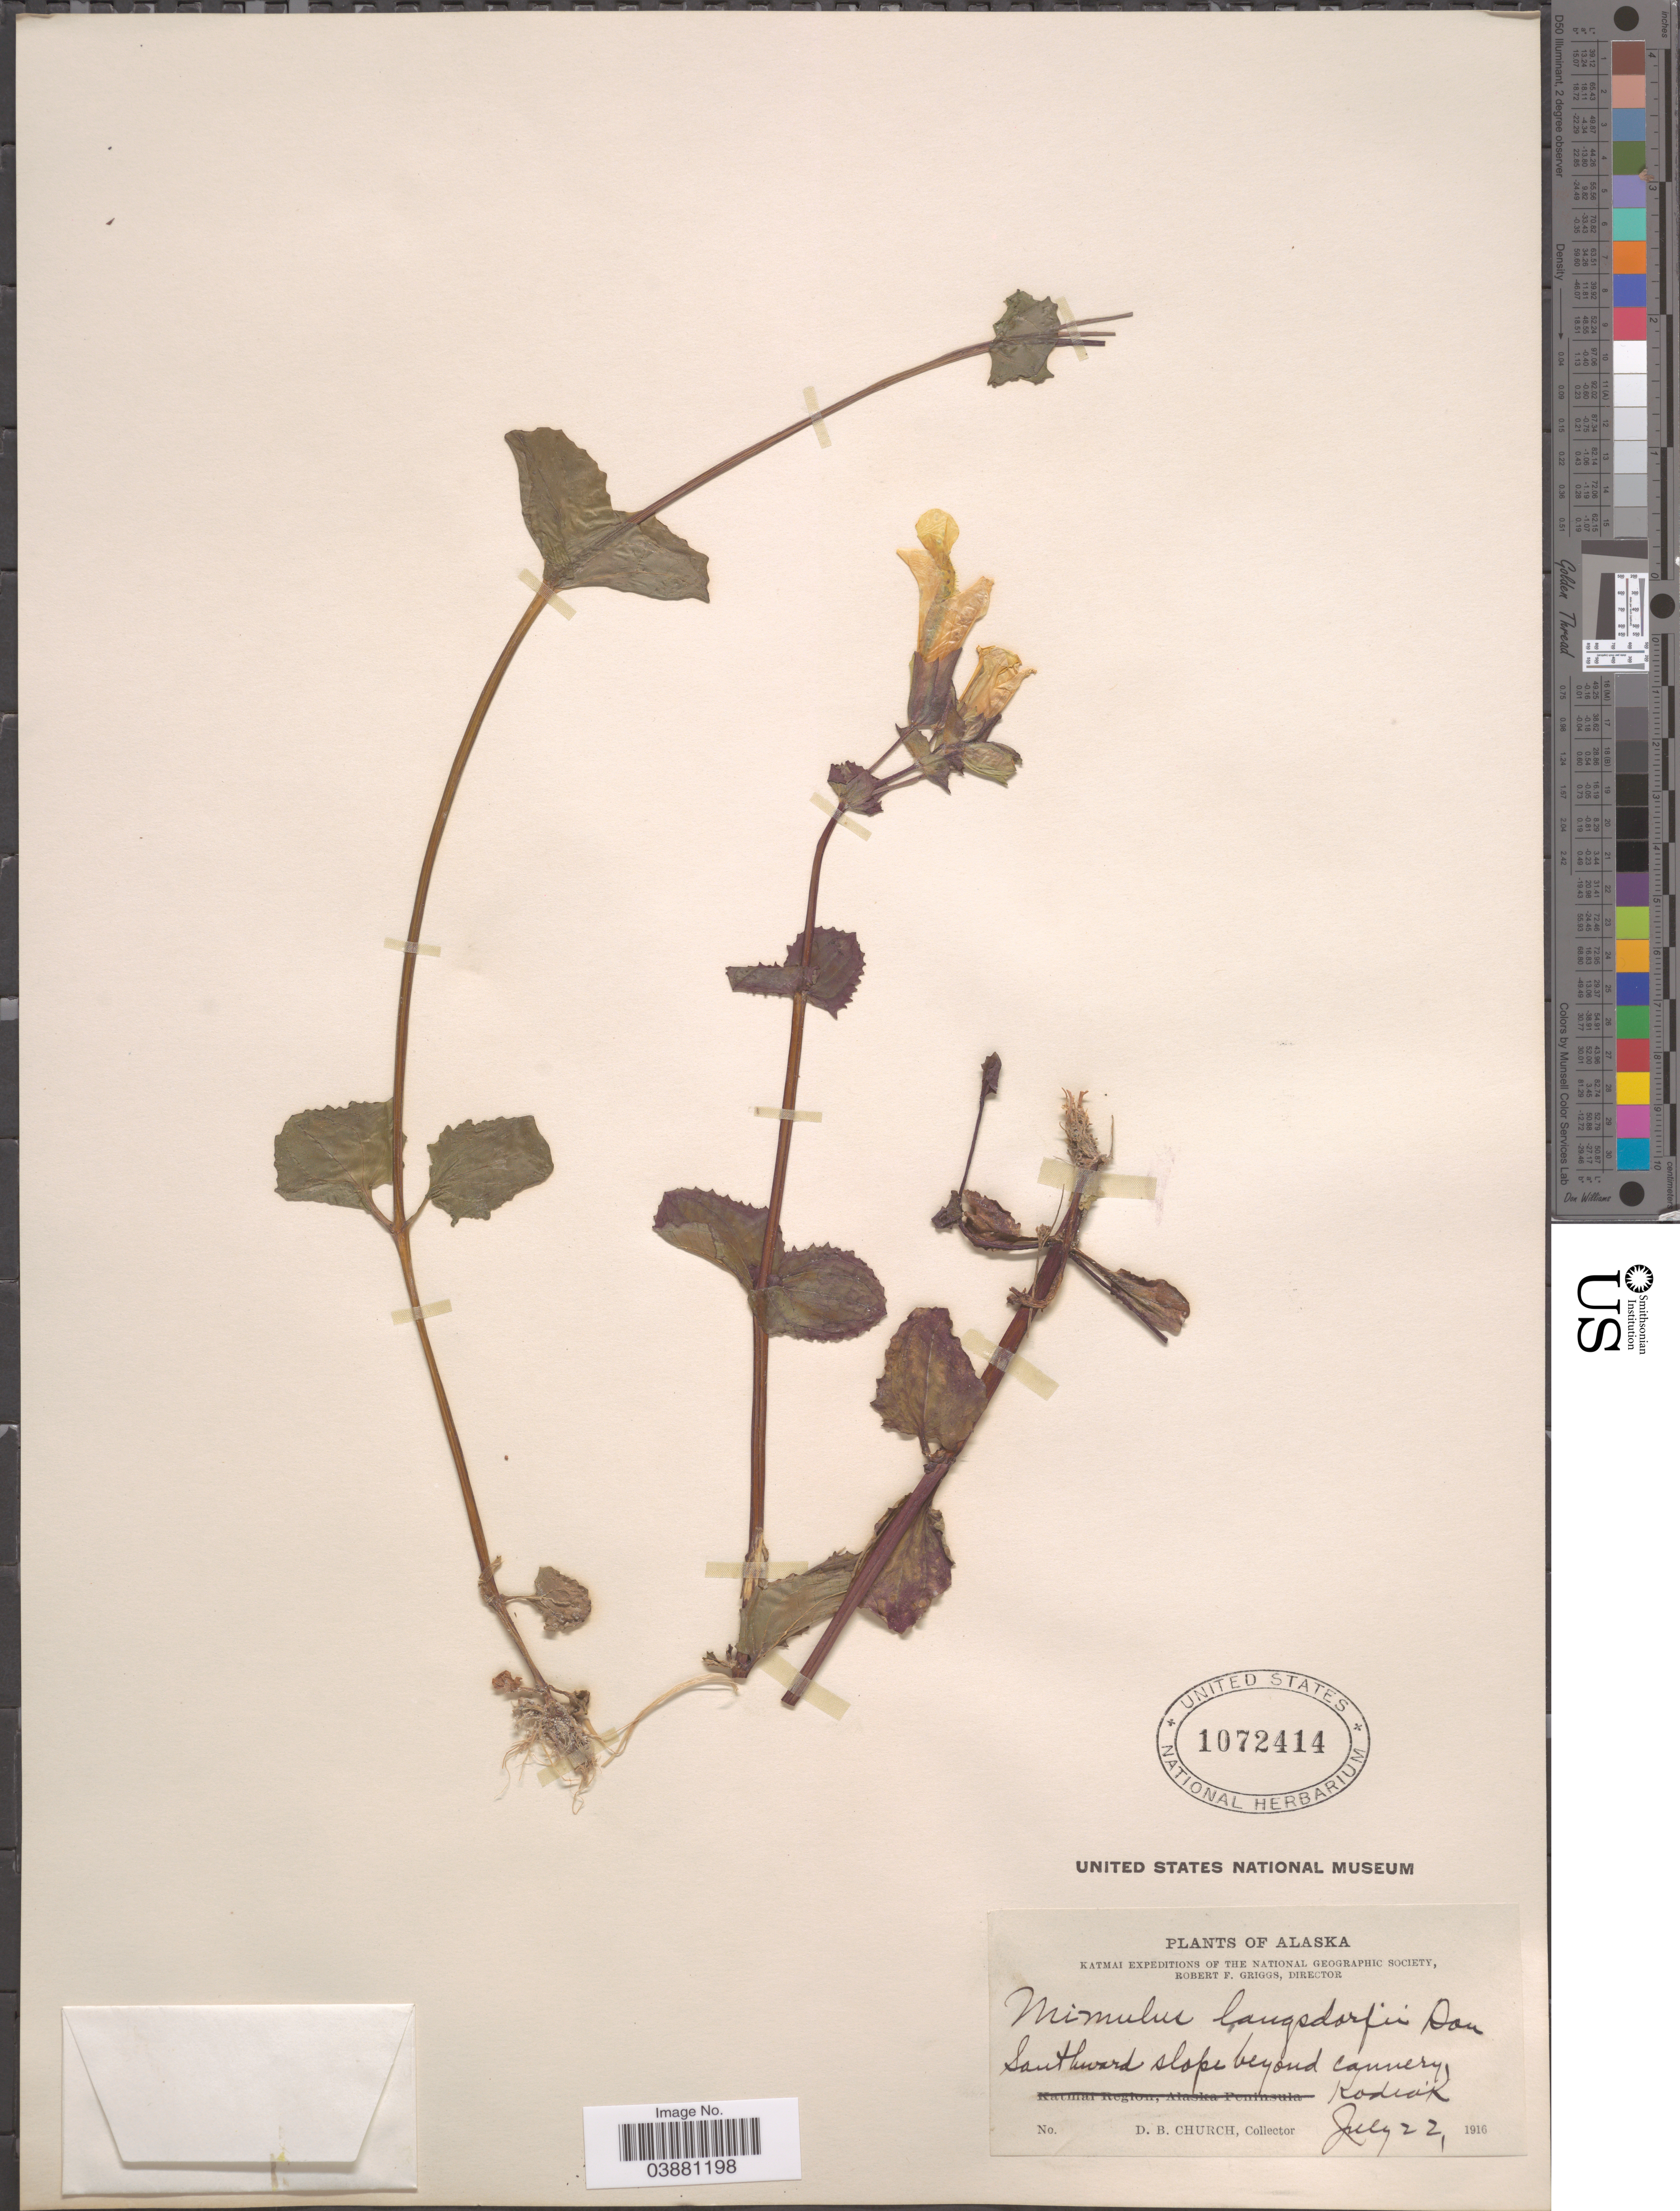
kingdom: Plantae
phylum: Tracheophyta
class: Magnoliopsida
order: Lamiales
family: Phrymaceae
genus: Mimulus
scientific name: Mimulus guttatus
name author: DC.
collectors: D. Church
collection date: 1916-07-22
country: United States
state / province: Alaska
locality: Southward slope beyond cannery, Kodiak.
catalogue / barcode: US 1072414